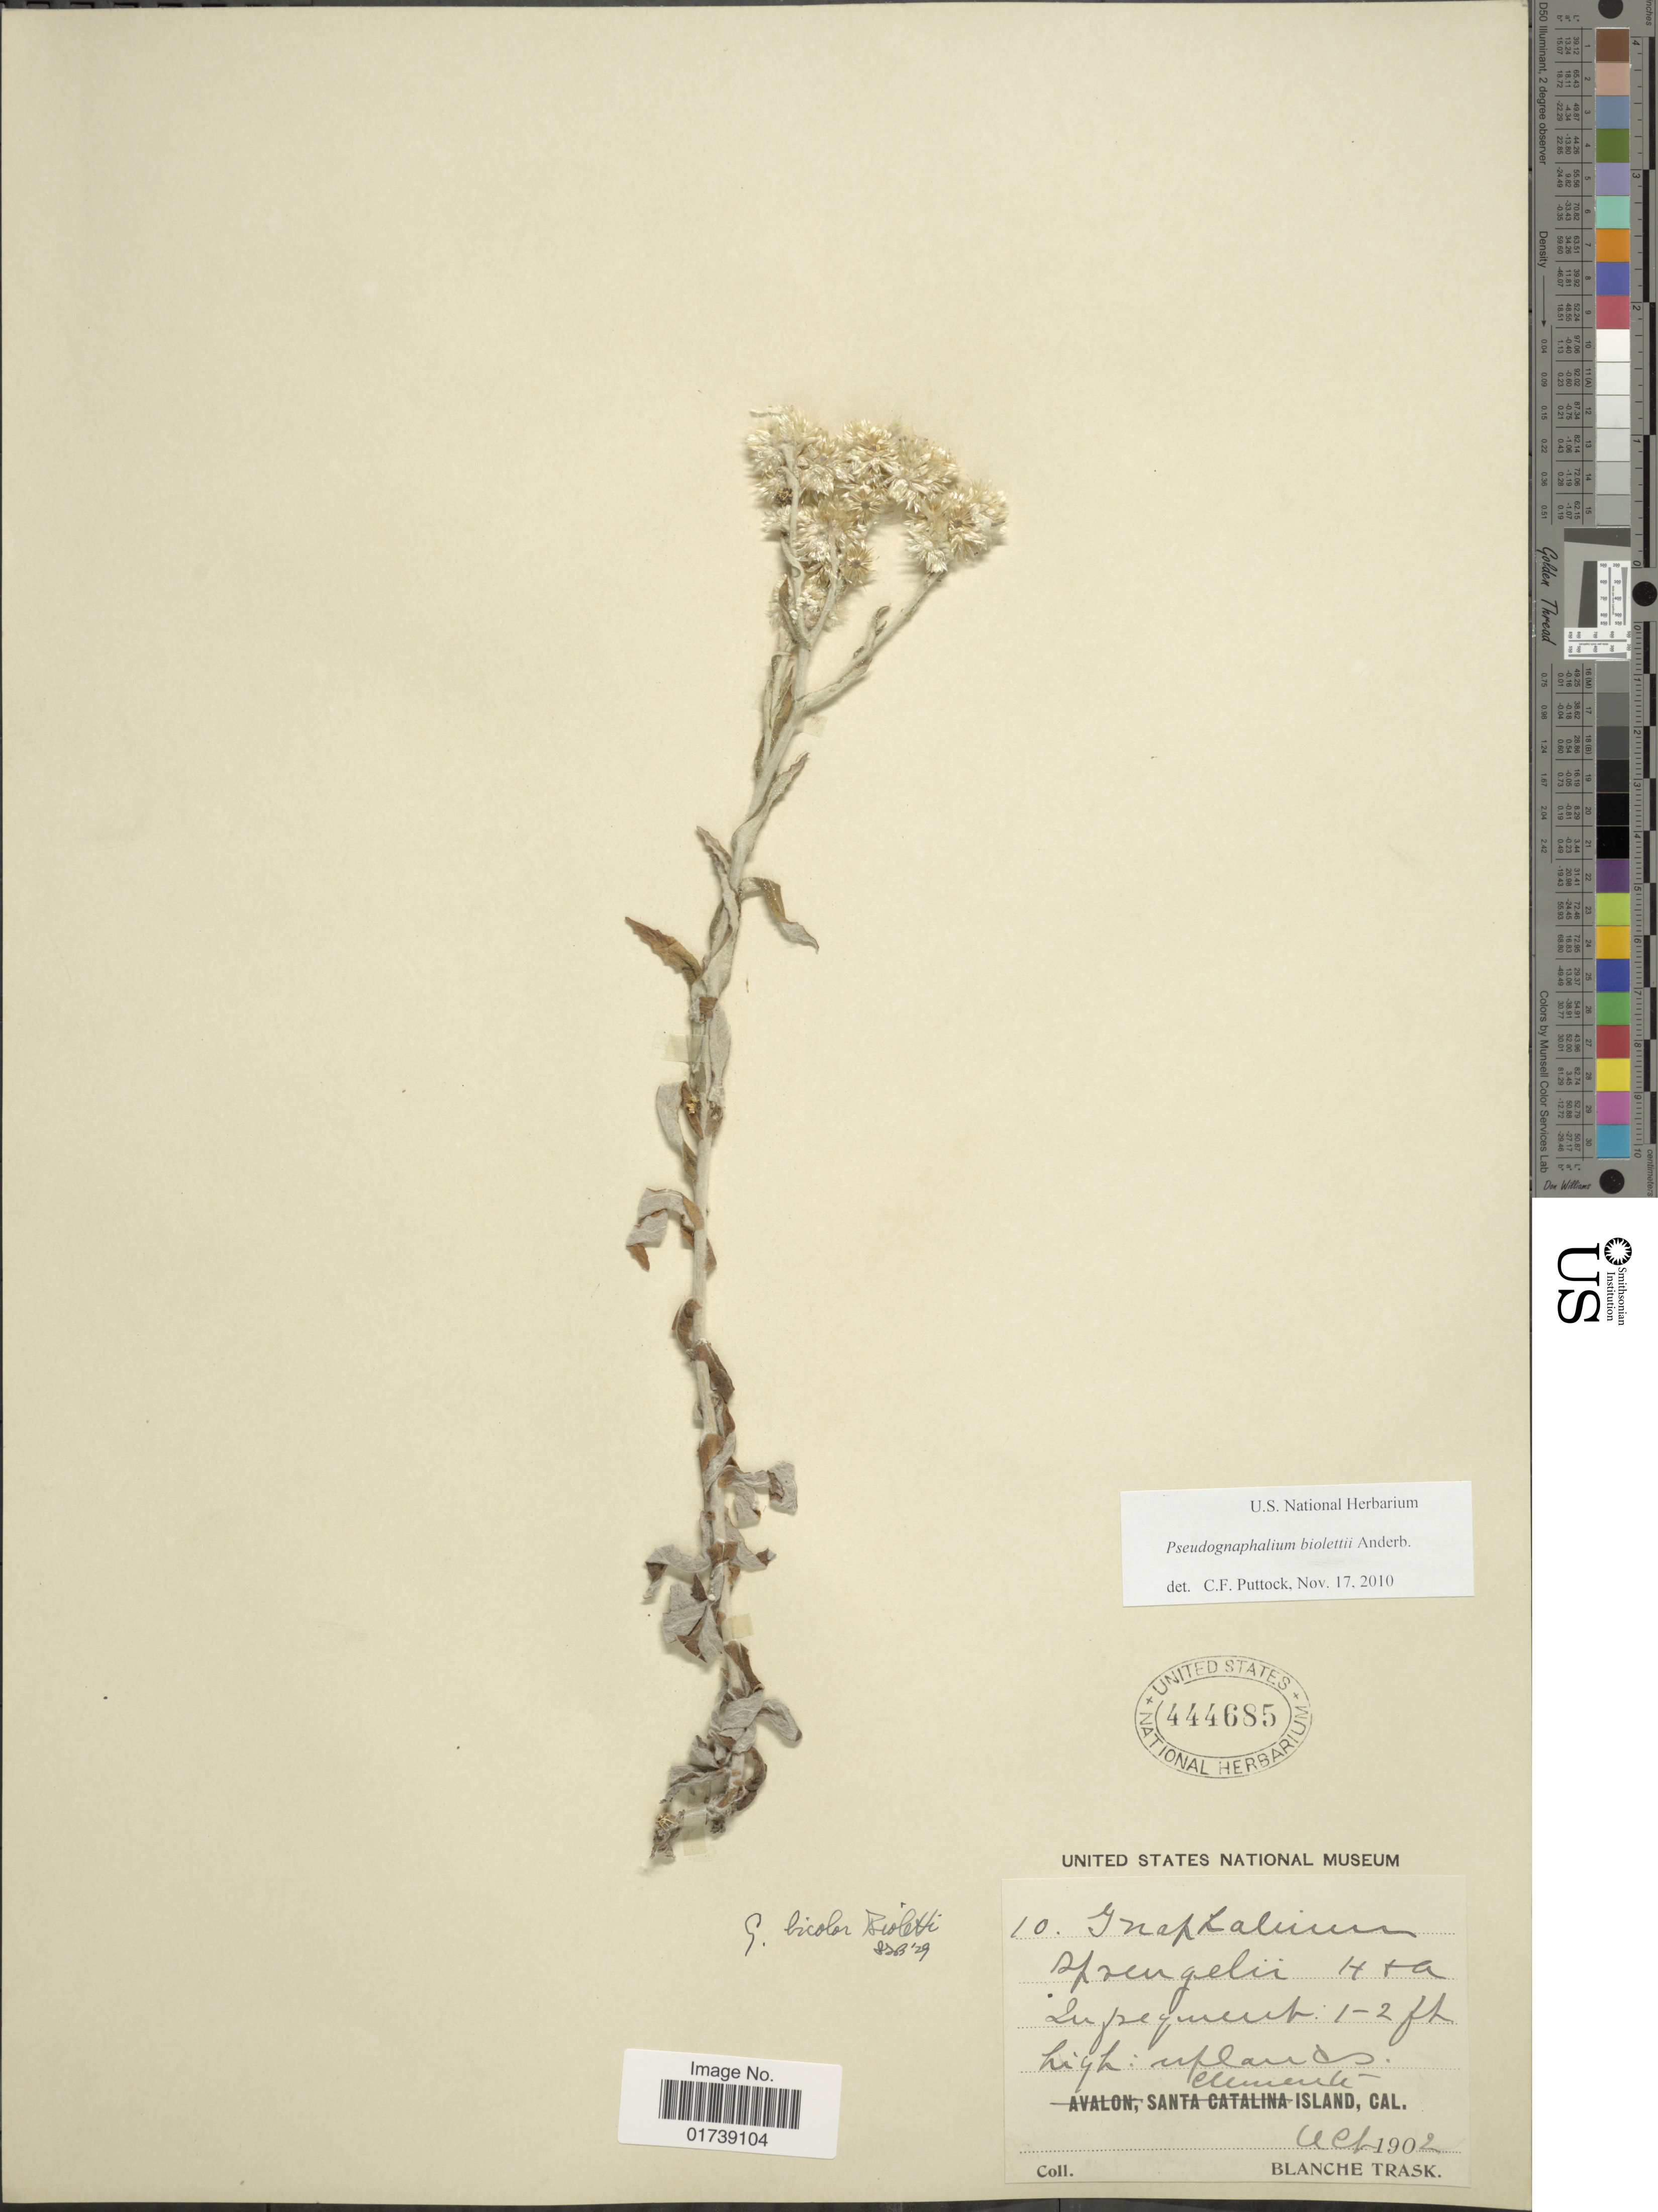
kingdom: Plantae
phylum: Tracheophyta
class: Magnoliopsida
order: Asterales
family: Asteraceae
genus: Pseudognaphalium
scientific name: Pseudognaphalium biolettii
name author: Anderb.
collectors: B. Trask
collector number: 10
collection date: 1902-10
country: United States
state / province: California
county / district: Los Angeles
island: San Clemente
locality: San Clemente Island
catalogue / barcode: US 444685